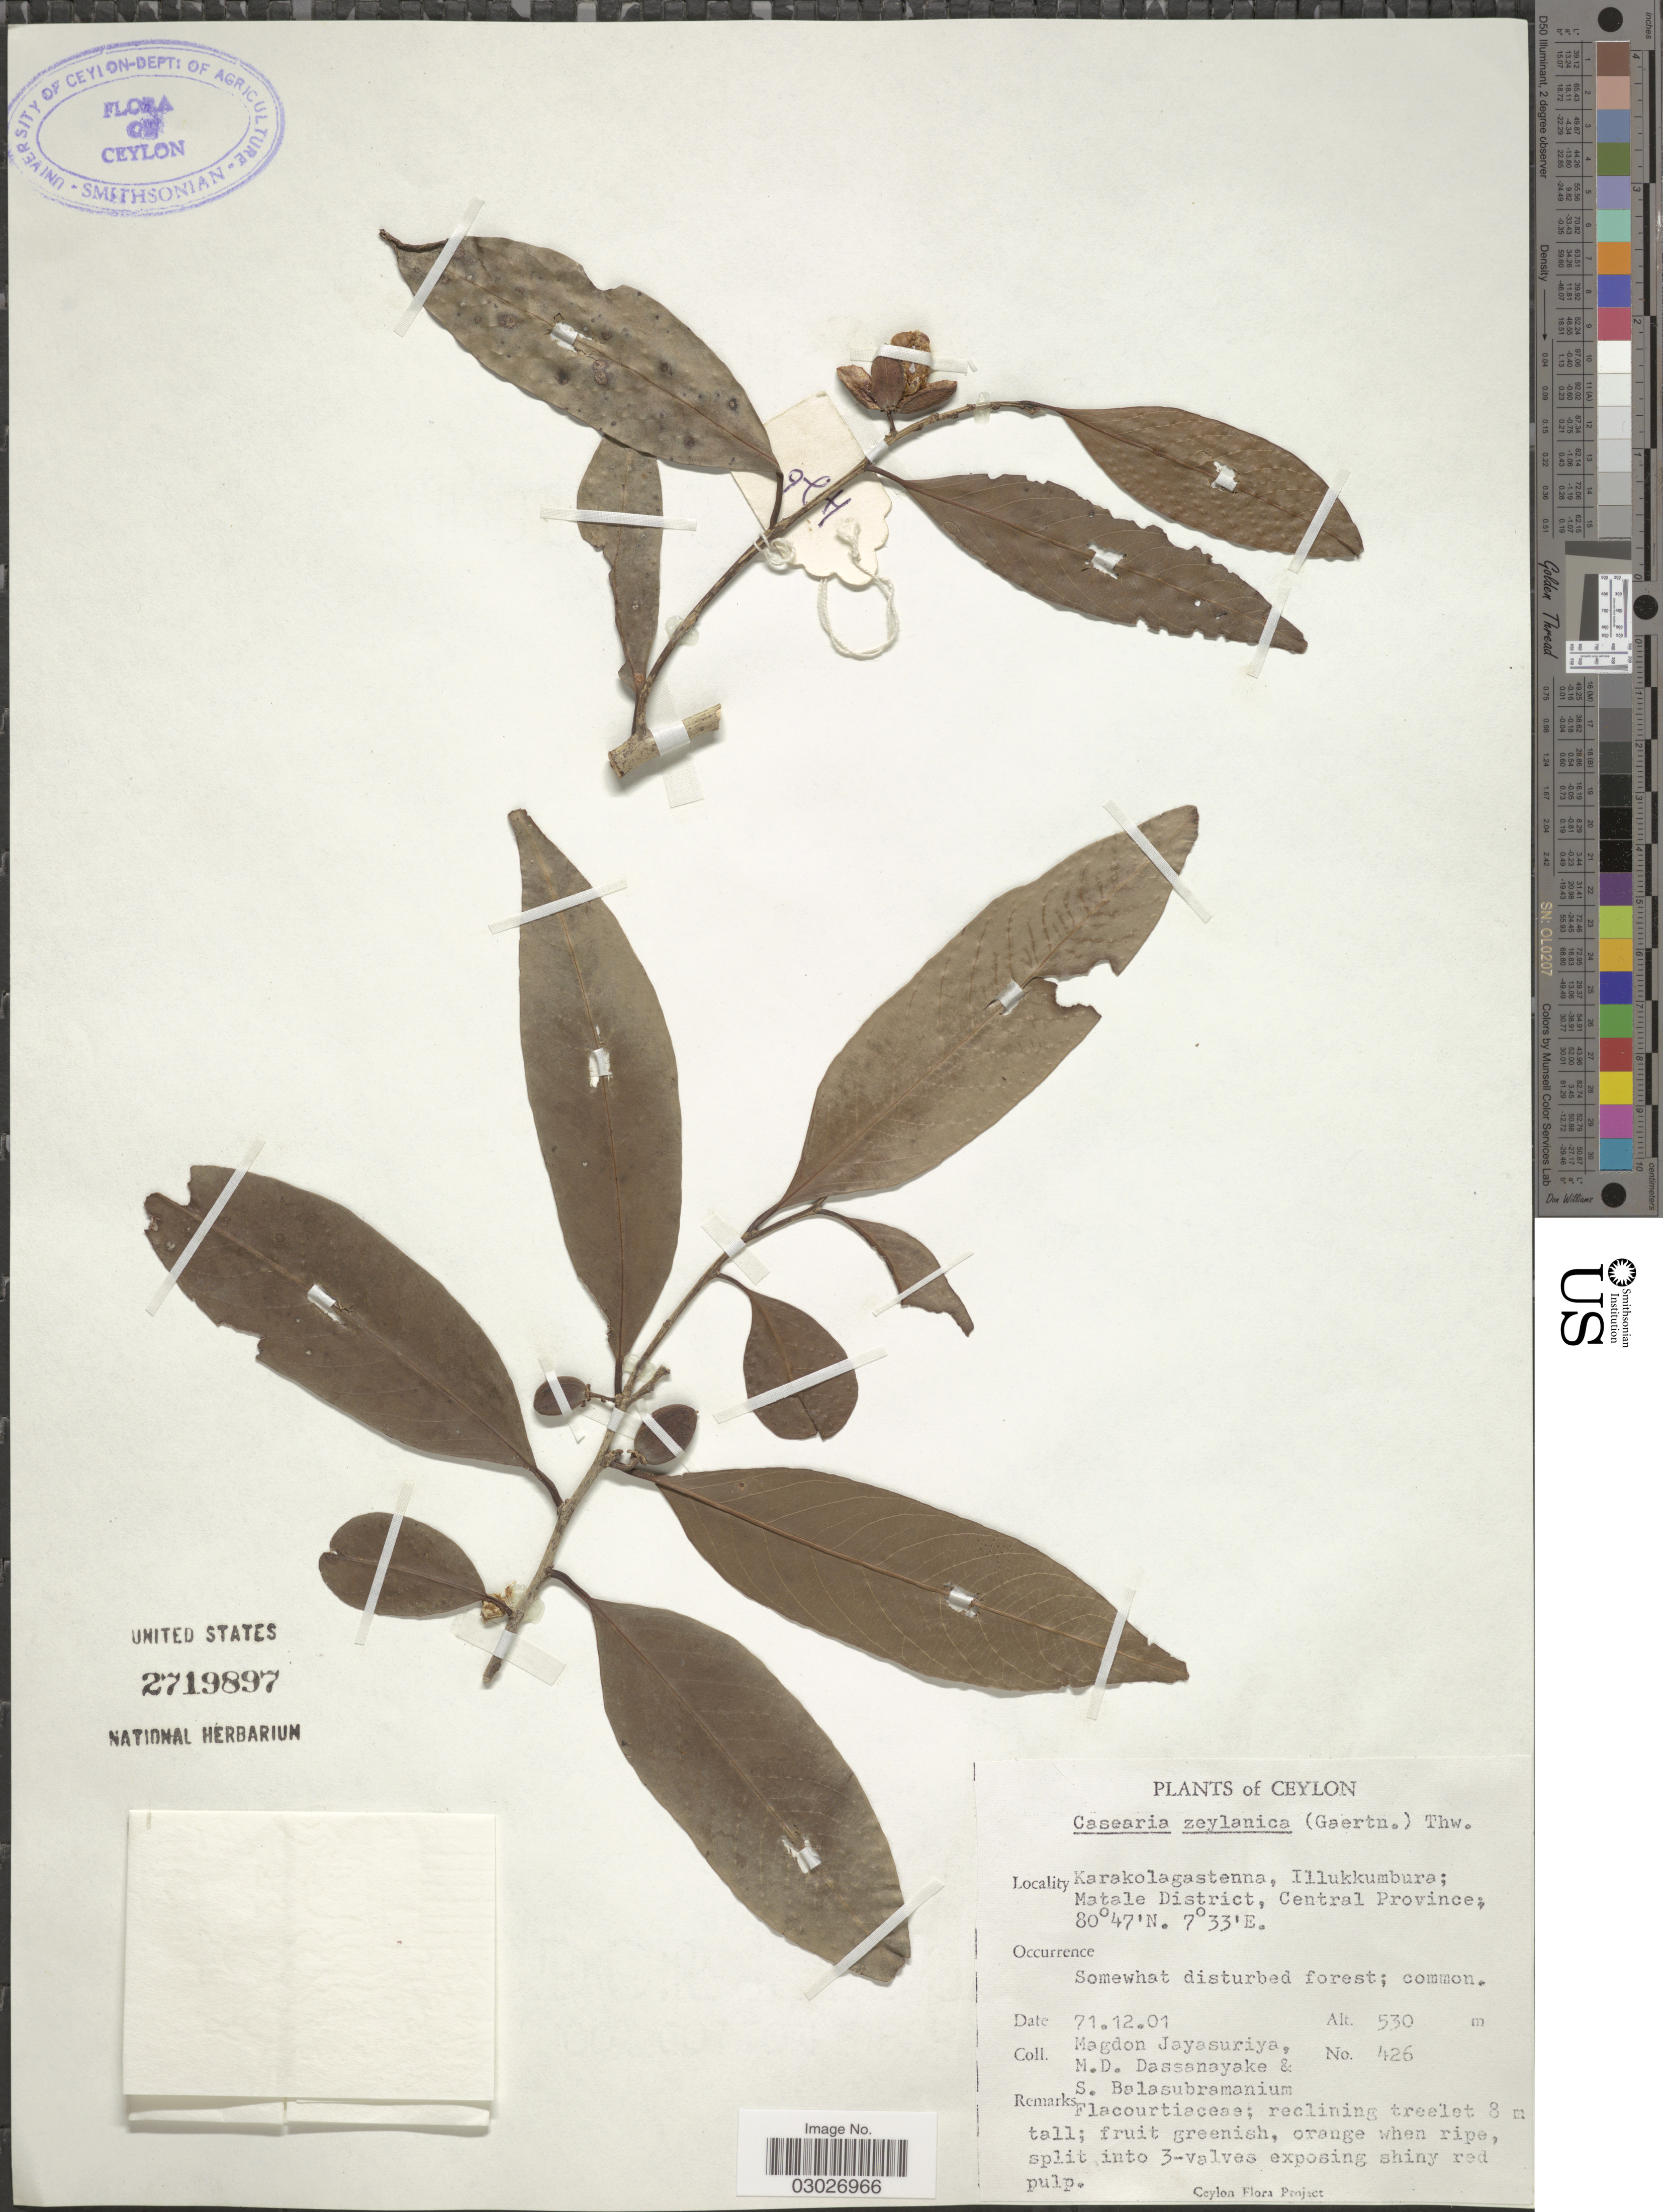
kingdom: Plantae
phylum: Tracheophyta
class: Magnoliopsida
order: Malpighiales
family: Salicaceae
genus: Casearia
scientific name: Casearia zeylanica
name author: Thwaites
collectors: A. H. Jayasuriya, M. D. Dassanayake & S. Balasubramanium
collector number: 426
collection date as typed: Transcribed d/m/y: 1/12/71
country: Sri Lanka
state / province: Central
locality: Ceylon. Karakolagastenna, Illukkumbura; Matale District.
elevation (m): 530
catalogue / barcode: US 2719897